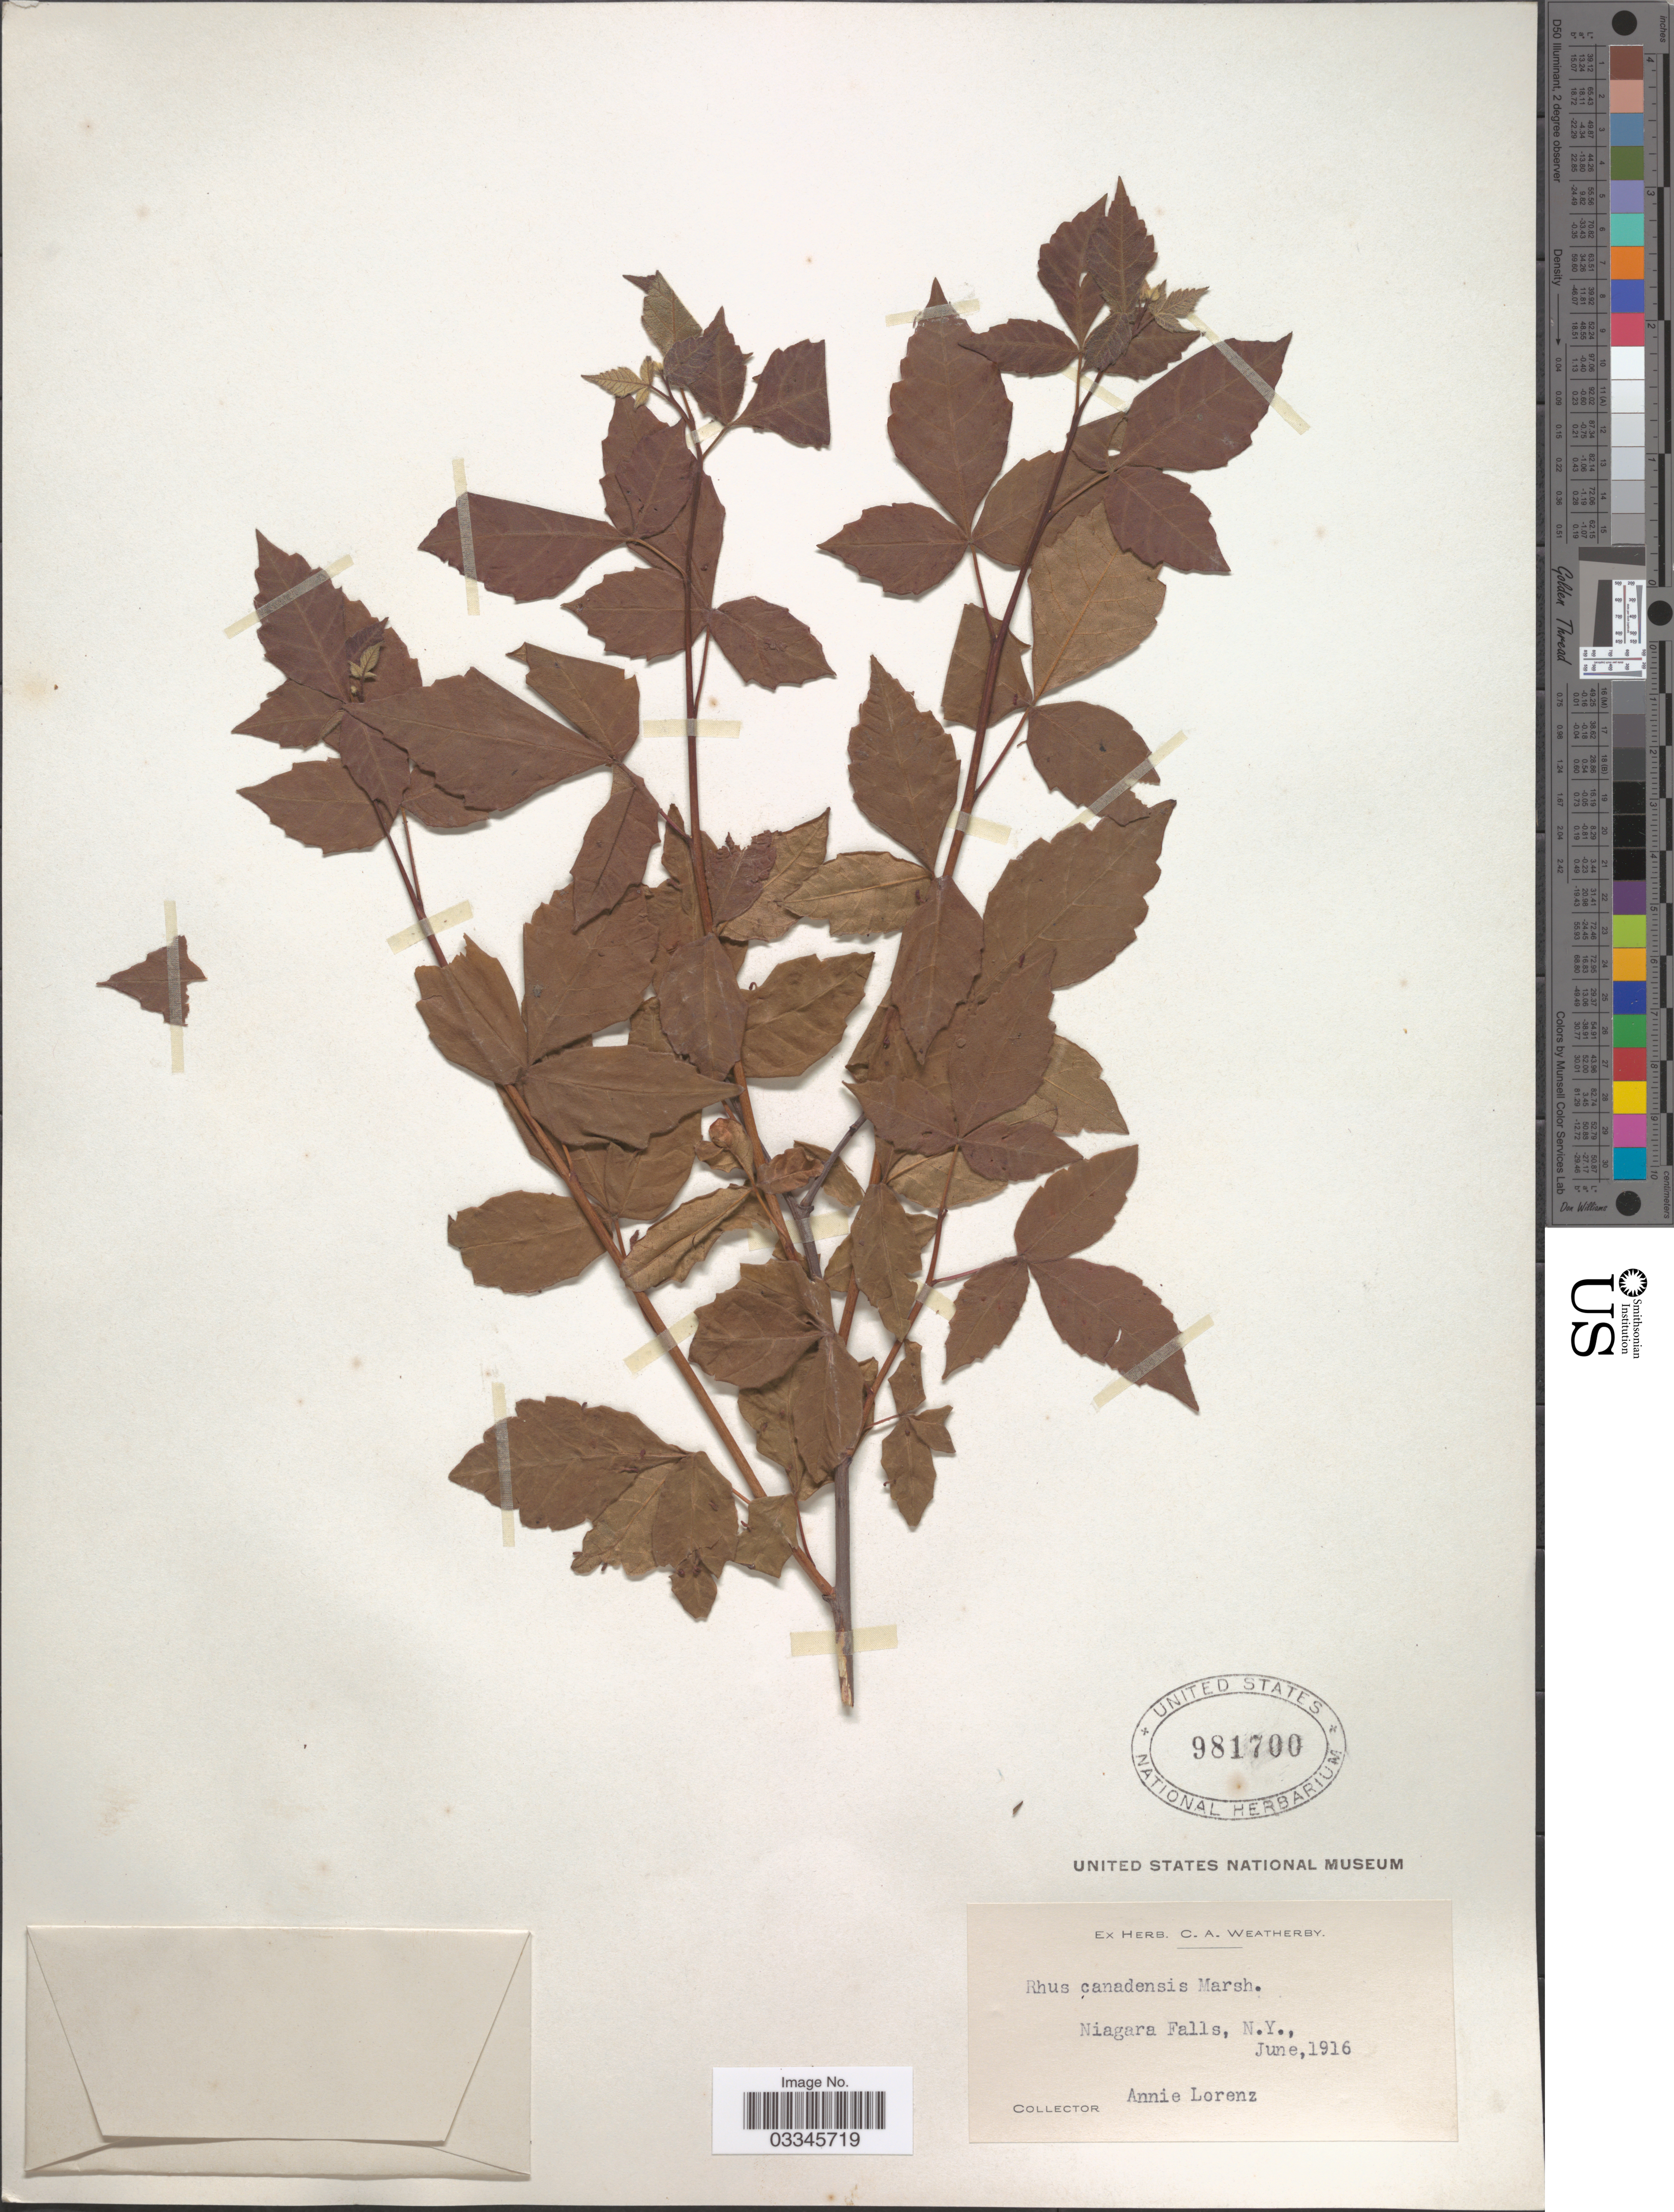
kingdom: Plantae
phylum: Tracheophyta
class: Magnoliopsida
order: Sapindales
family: Anacardiaceae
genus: Rhus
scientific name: Rhus canadensis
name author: Marshall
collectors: A. Lorenz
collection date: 1916-06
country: United States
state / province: New York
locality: Niagara Falls.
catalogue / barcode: US 981700